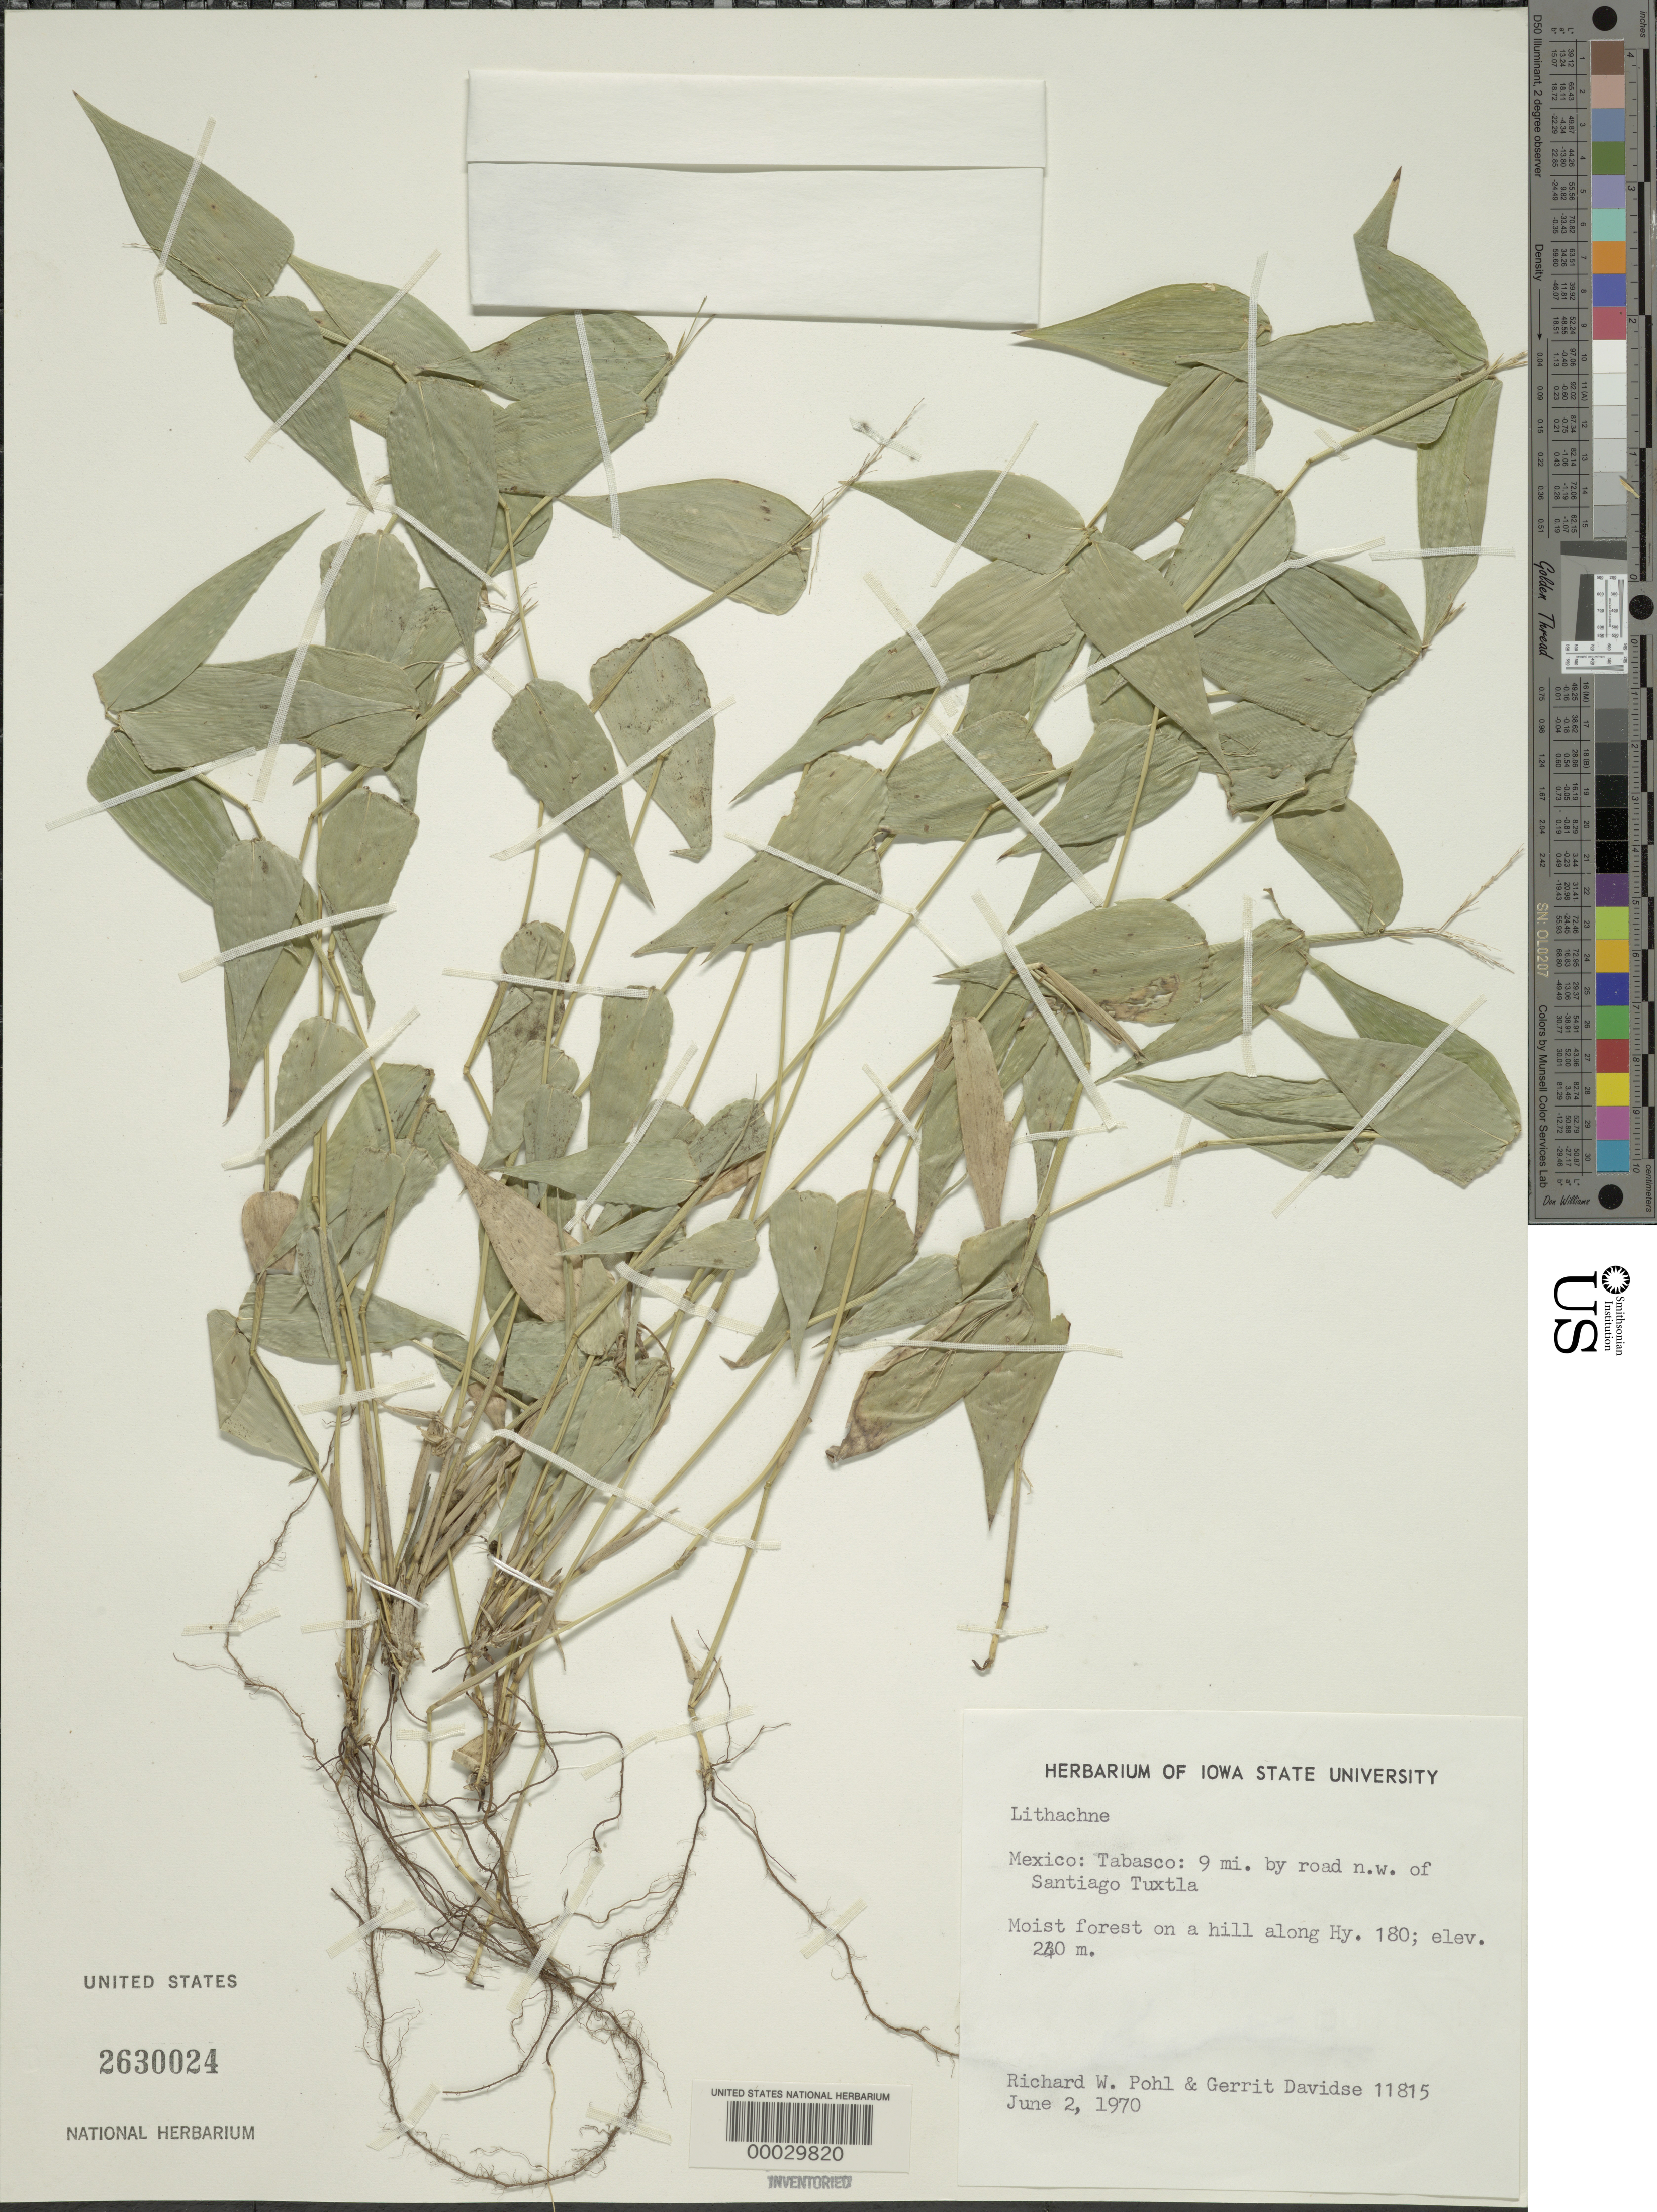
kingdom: Plantae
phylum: Tracheophyta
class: Liliopsida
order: Poales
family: Poaceae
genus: Lithachne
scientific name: Lithachne pauciflora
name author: (Sw.) P. Beauv.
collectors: R. W. Pohl & G. Davidse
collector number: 11815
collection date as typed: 02 Jun 1970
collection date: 1970-06-02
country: Mexico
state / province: Tabasco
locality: Santiago Tuxtla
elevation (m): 240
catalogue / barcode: US 2630024